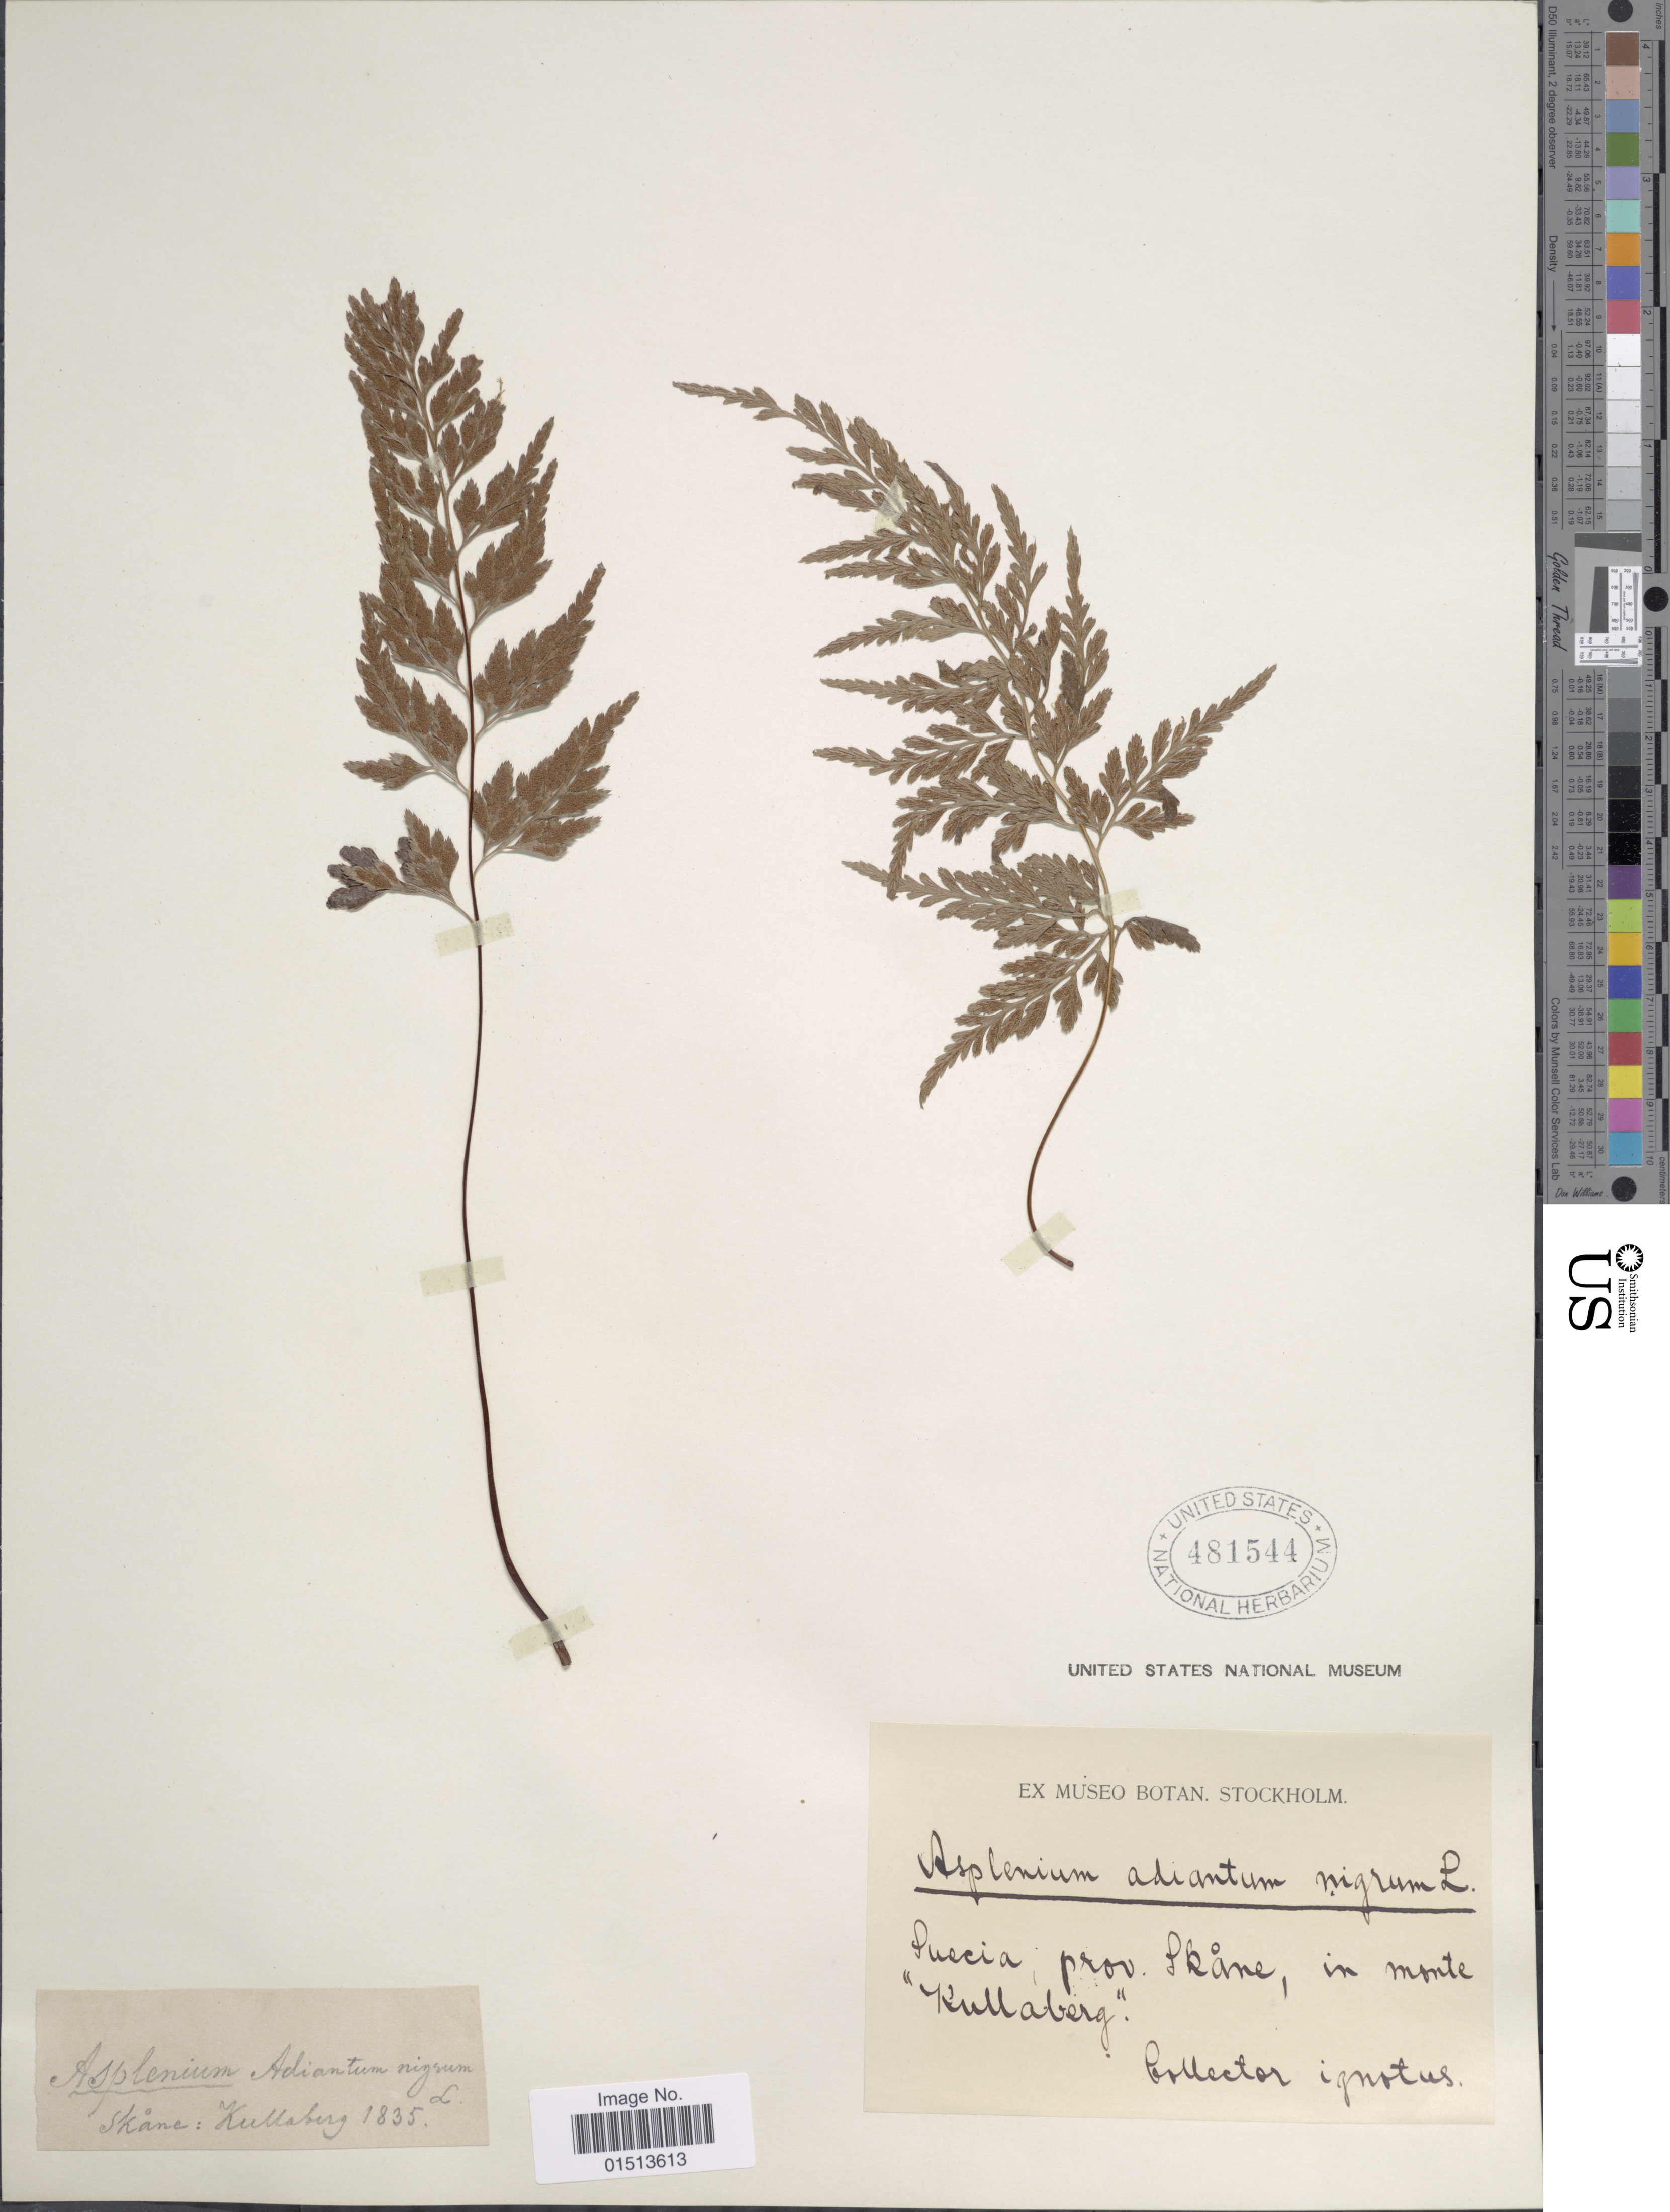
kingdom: Plantae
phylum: Tracheophyta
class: Polypodiopsida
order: Polypodiales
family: Aspleniaceae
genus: Asplenium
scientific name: Asplenium adiantum-nigrum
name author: L.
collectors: Ignotus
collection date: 1835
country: Sweden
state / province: Skåne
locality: In monte "Kullaberg."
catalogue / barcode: US 481544